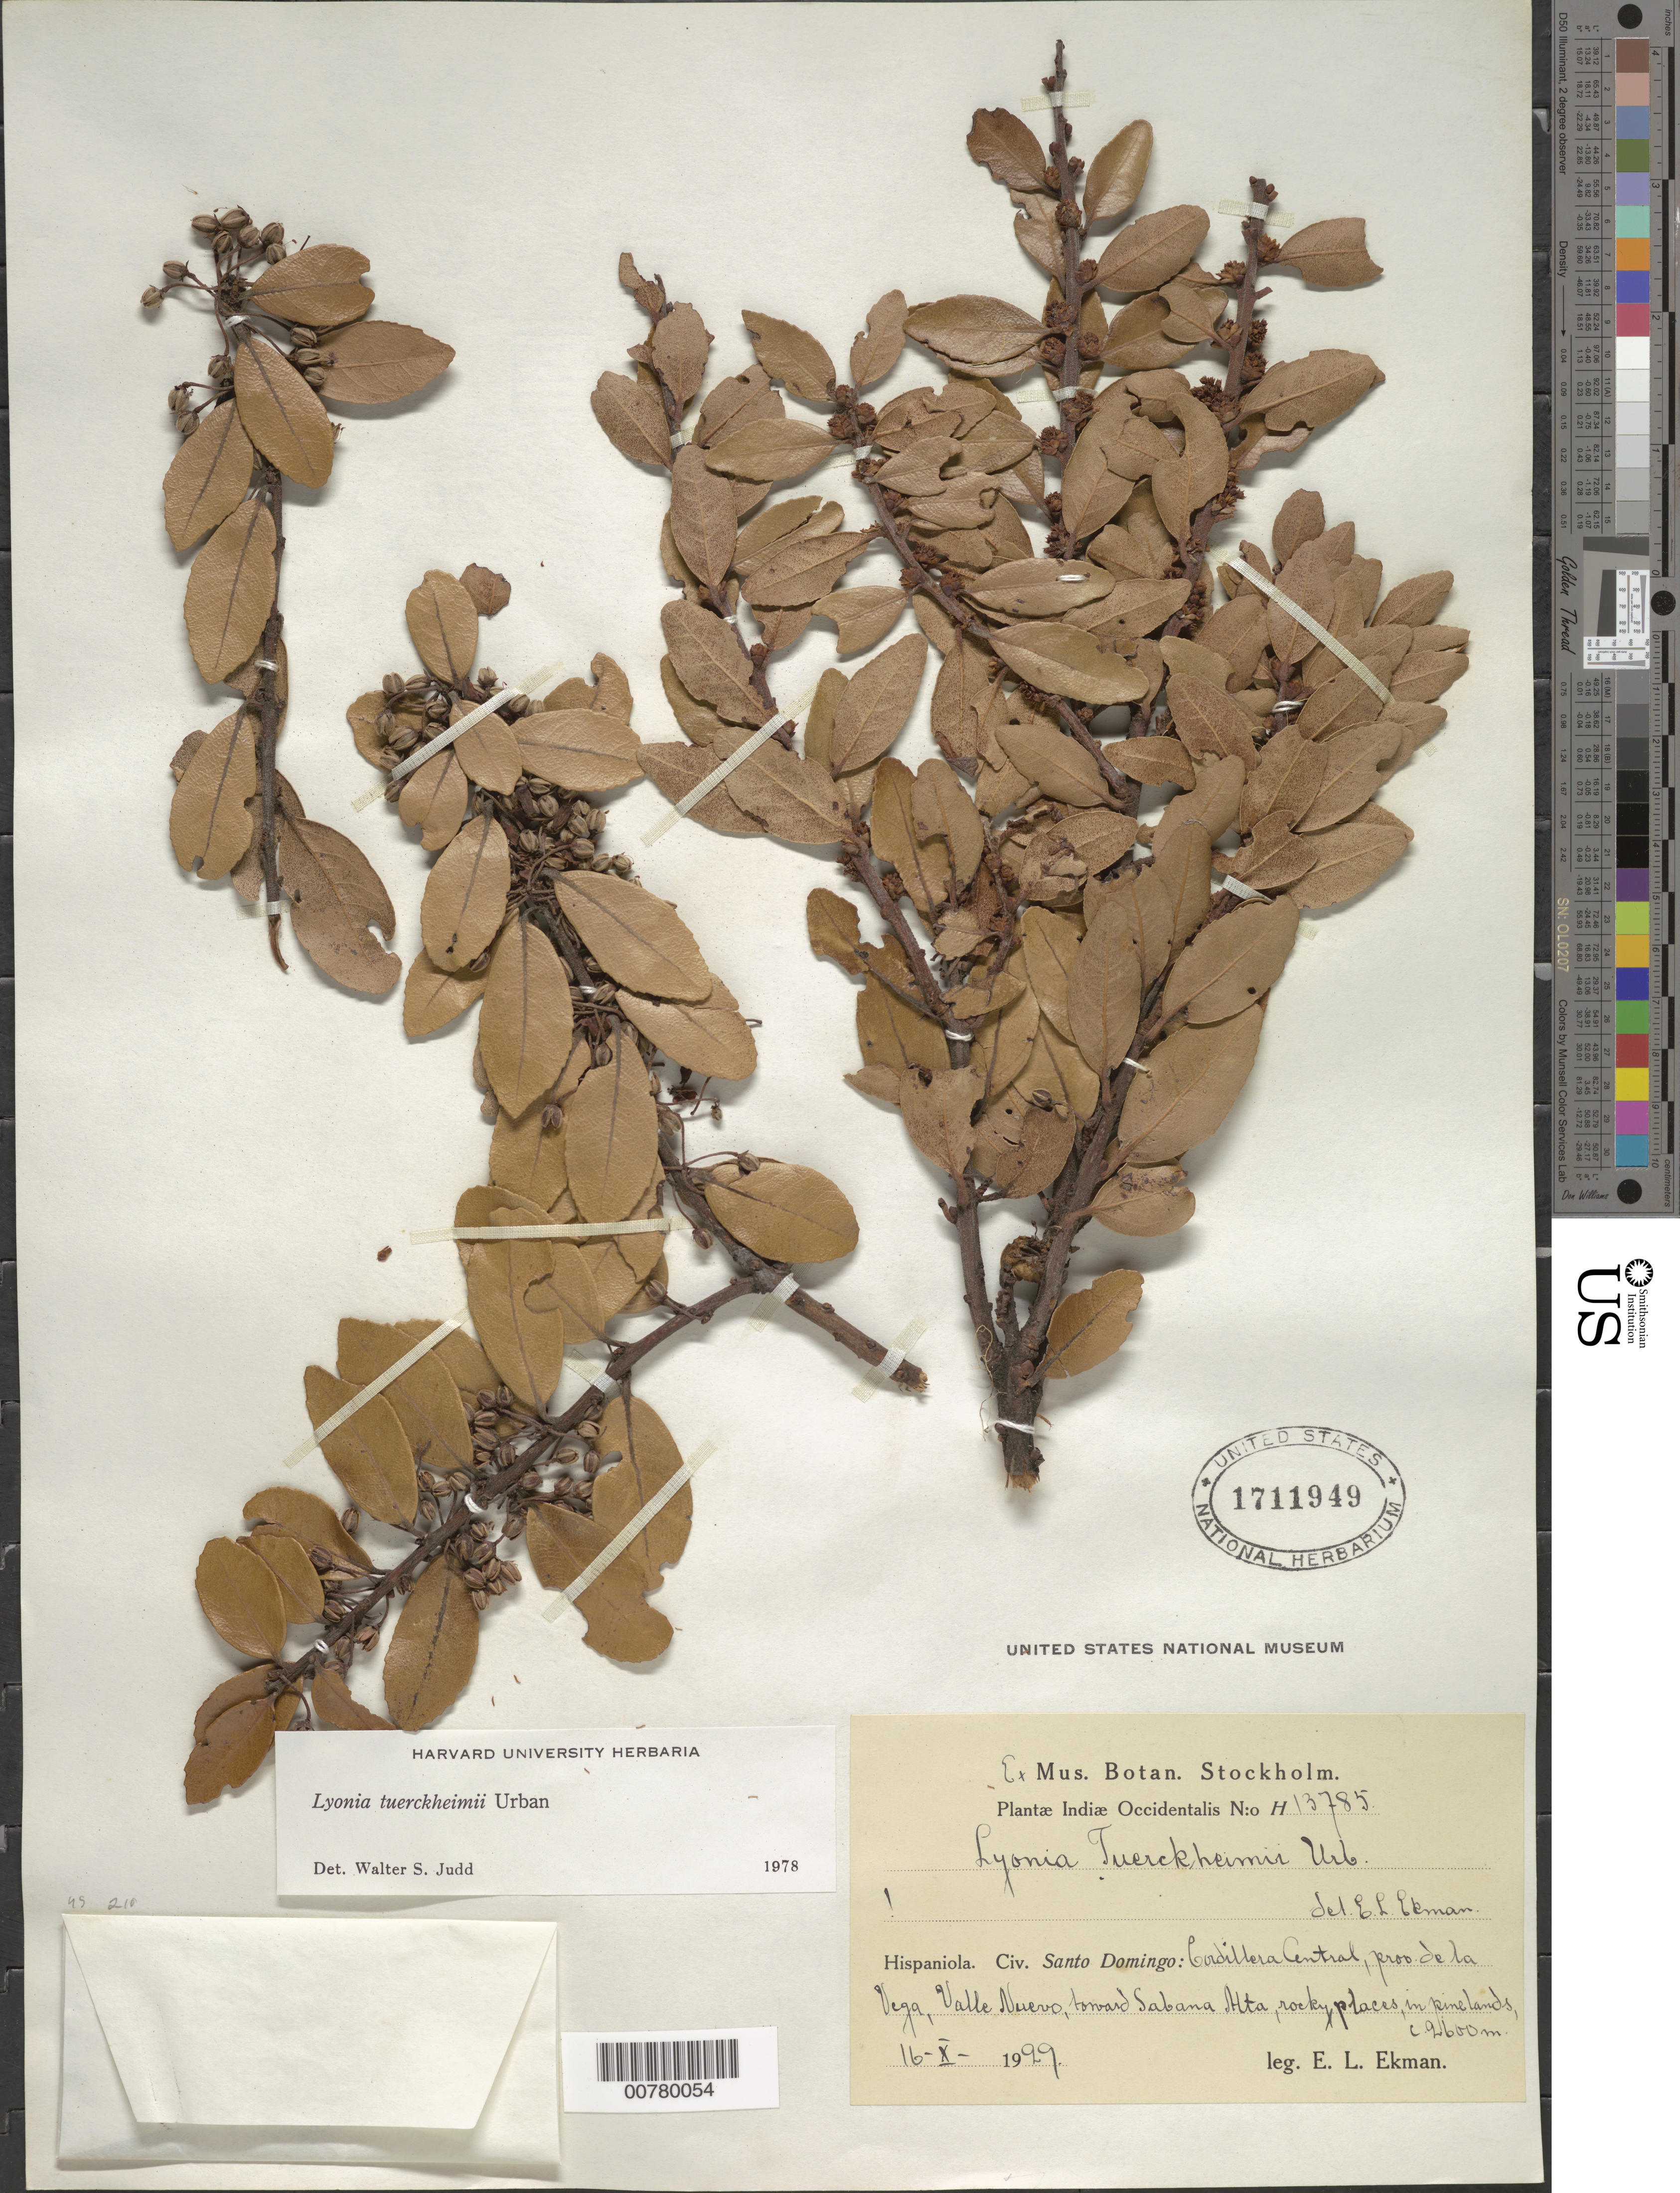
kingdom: Plantae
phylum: Tracheophyta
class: Magnoliopsida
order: Ericales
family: Ericaceae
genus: Lyonia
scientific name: Lyonia tuerckheimii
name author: Urb.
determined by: Judd, Walter S.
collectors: E. L. Ekman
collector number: H 13785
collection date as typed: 16 Oct 1929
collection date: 1929-10-16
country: Dominican Republic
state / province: La Vega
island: Hispaniola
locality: Cordillera Central, Valle Nuevo, toward Sabana Alta.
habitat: In pineland, in rocky places.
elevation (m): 2600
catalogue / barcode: US 1711949